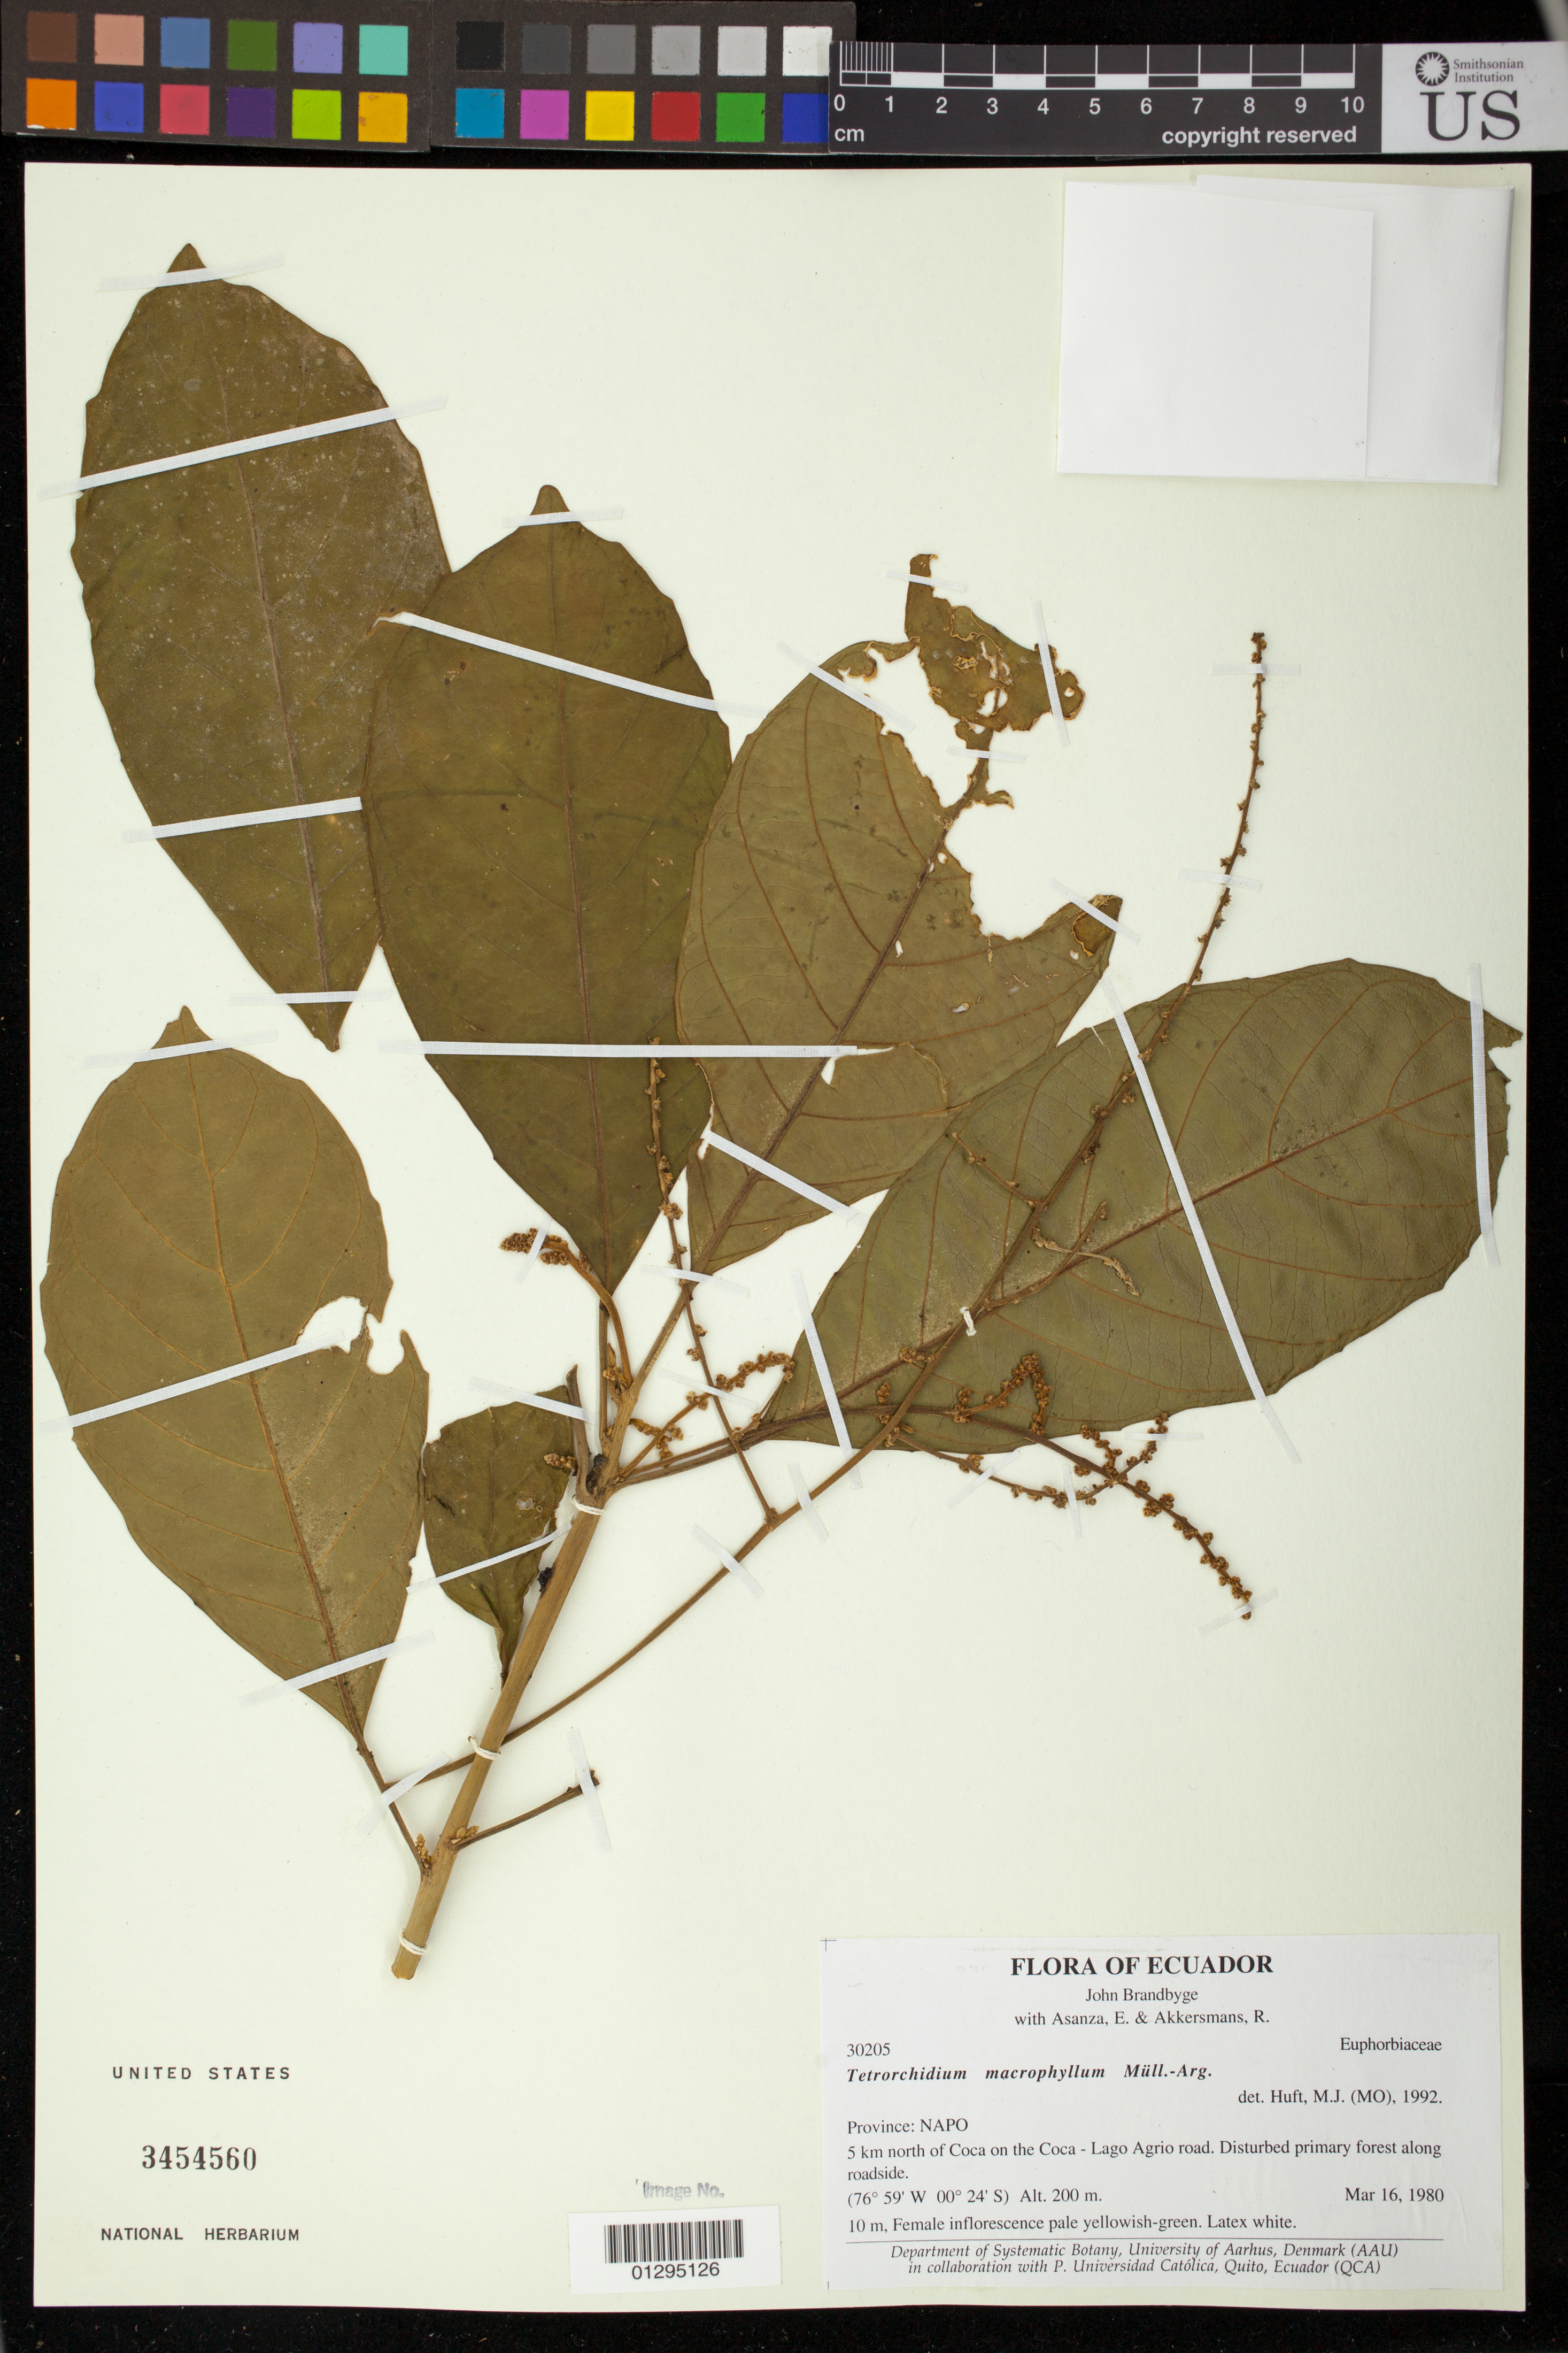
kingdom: Plantae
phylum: Tracheophyta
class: Magnoliopsida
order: Malpighiales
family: Euphorbiaceae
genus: Tetrorchidium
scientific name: Tetrorchidium macrophyllum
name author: Müll. Arg.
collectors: J. Brandbyge, E. Asanza & R. Akkersmans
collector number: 30205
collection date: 1980-03-16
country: Ecuador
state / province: Napo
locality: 5 km north of Coca on the Coca - Lago Agrio road.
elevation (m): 200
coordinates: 00°24'S, 76°59'W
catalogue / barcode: US 3454560